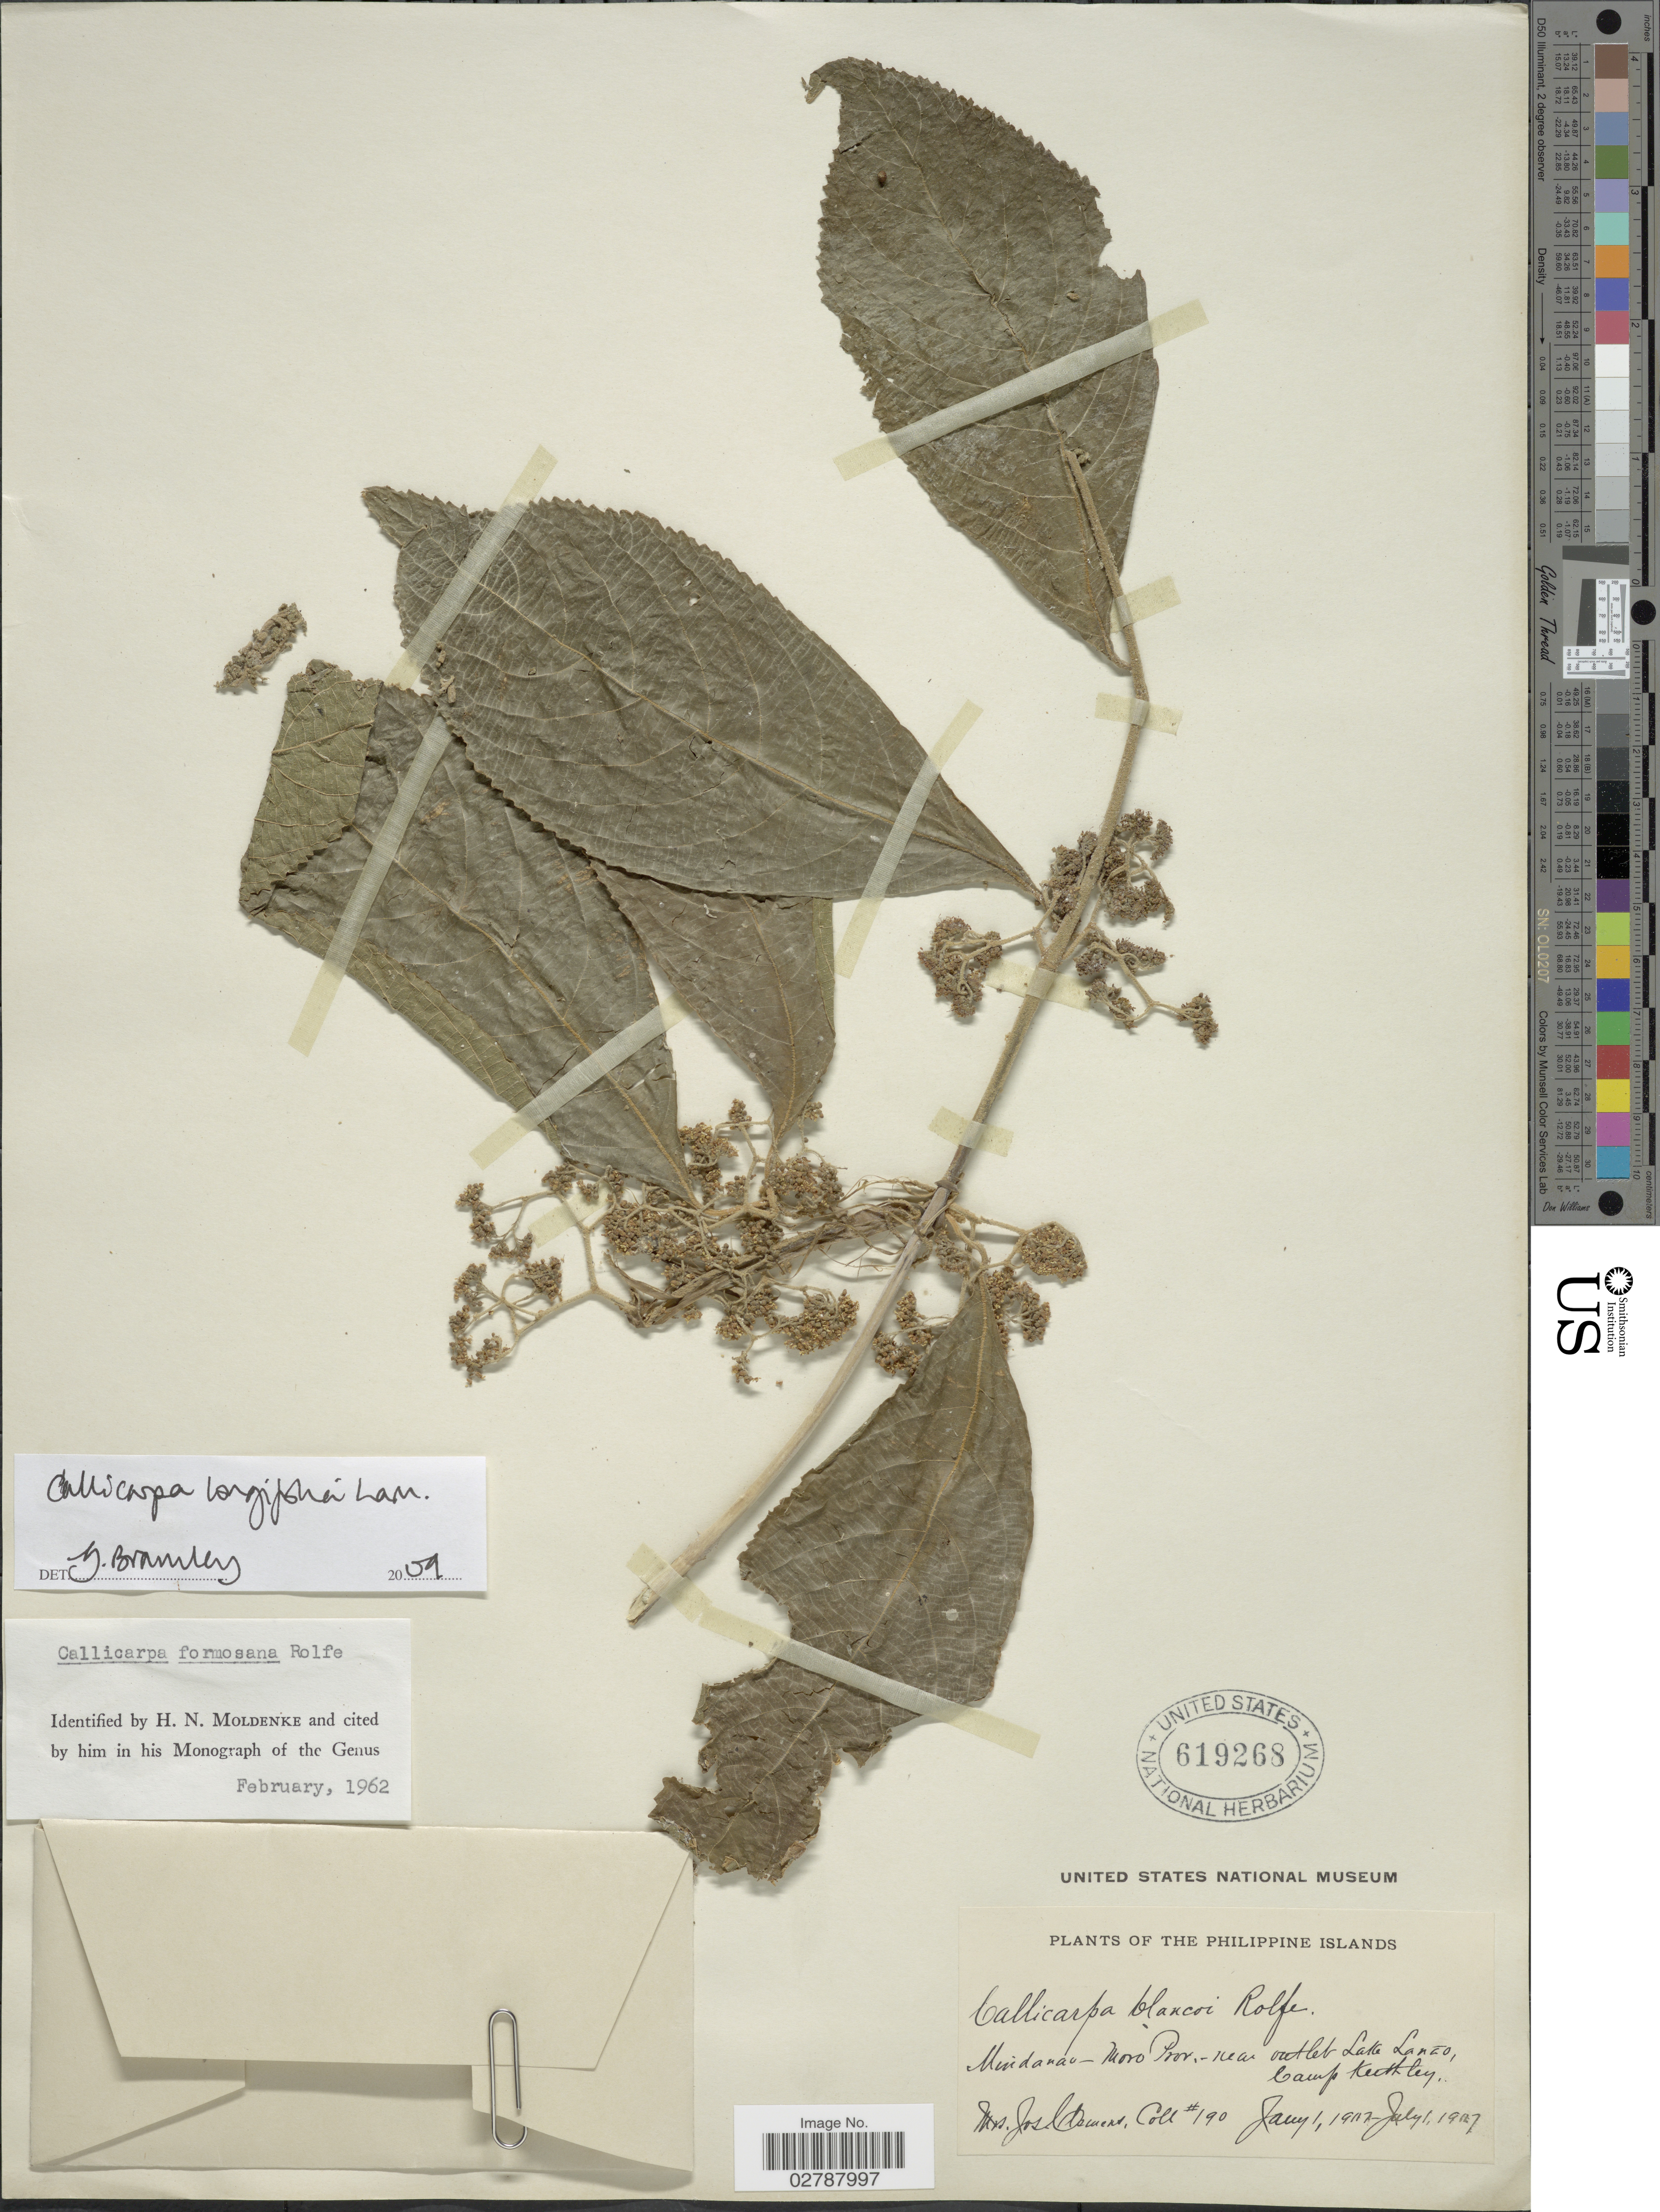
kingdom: Plantae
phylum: Tracheophyta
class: Magnoliopsida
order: Lamiales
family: Lamiaceae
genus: Callicarpa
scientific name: Callicarpa longifolia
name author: Lam.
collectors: M. S. Clemens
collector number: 190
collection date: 1907-06-01/1907-07-01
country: Philippines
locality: Philippine Islands. Mindanao-Moro Prov.- near outlet Lake Lanzo, Camp Kiethley.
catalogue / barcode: US 619268